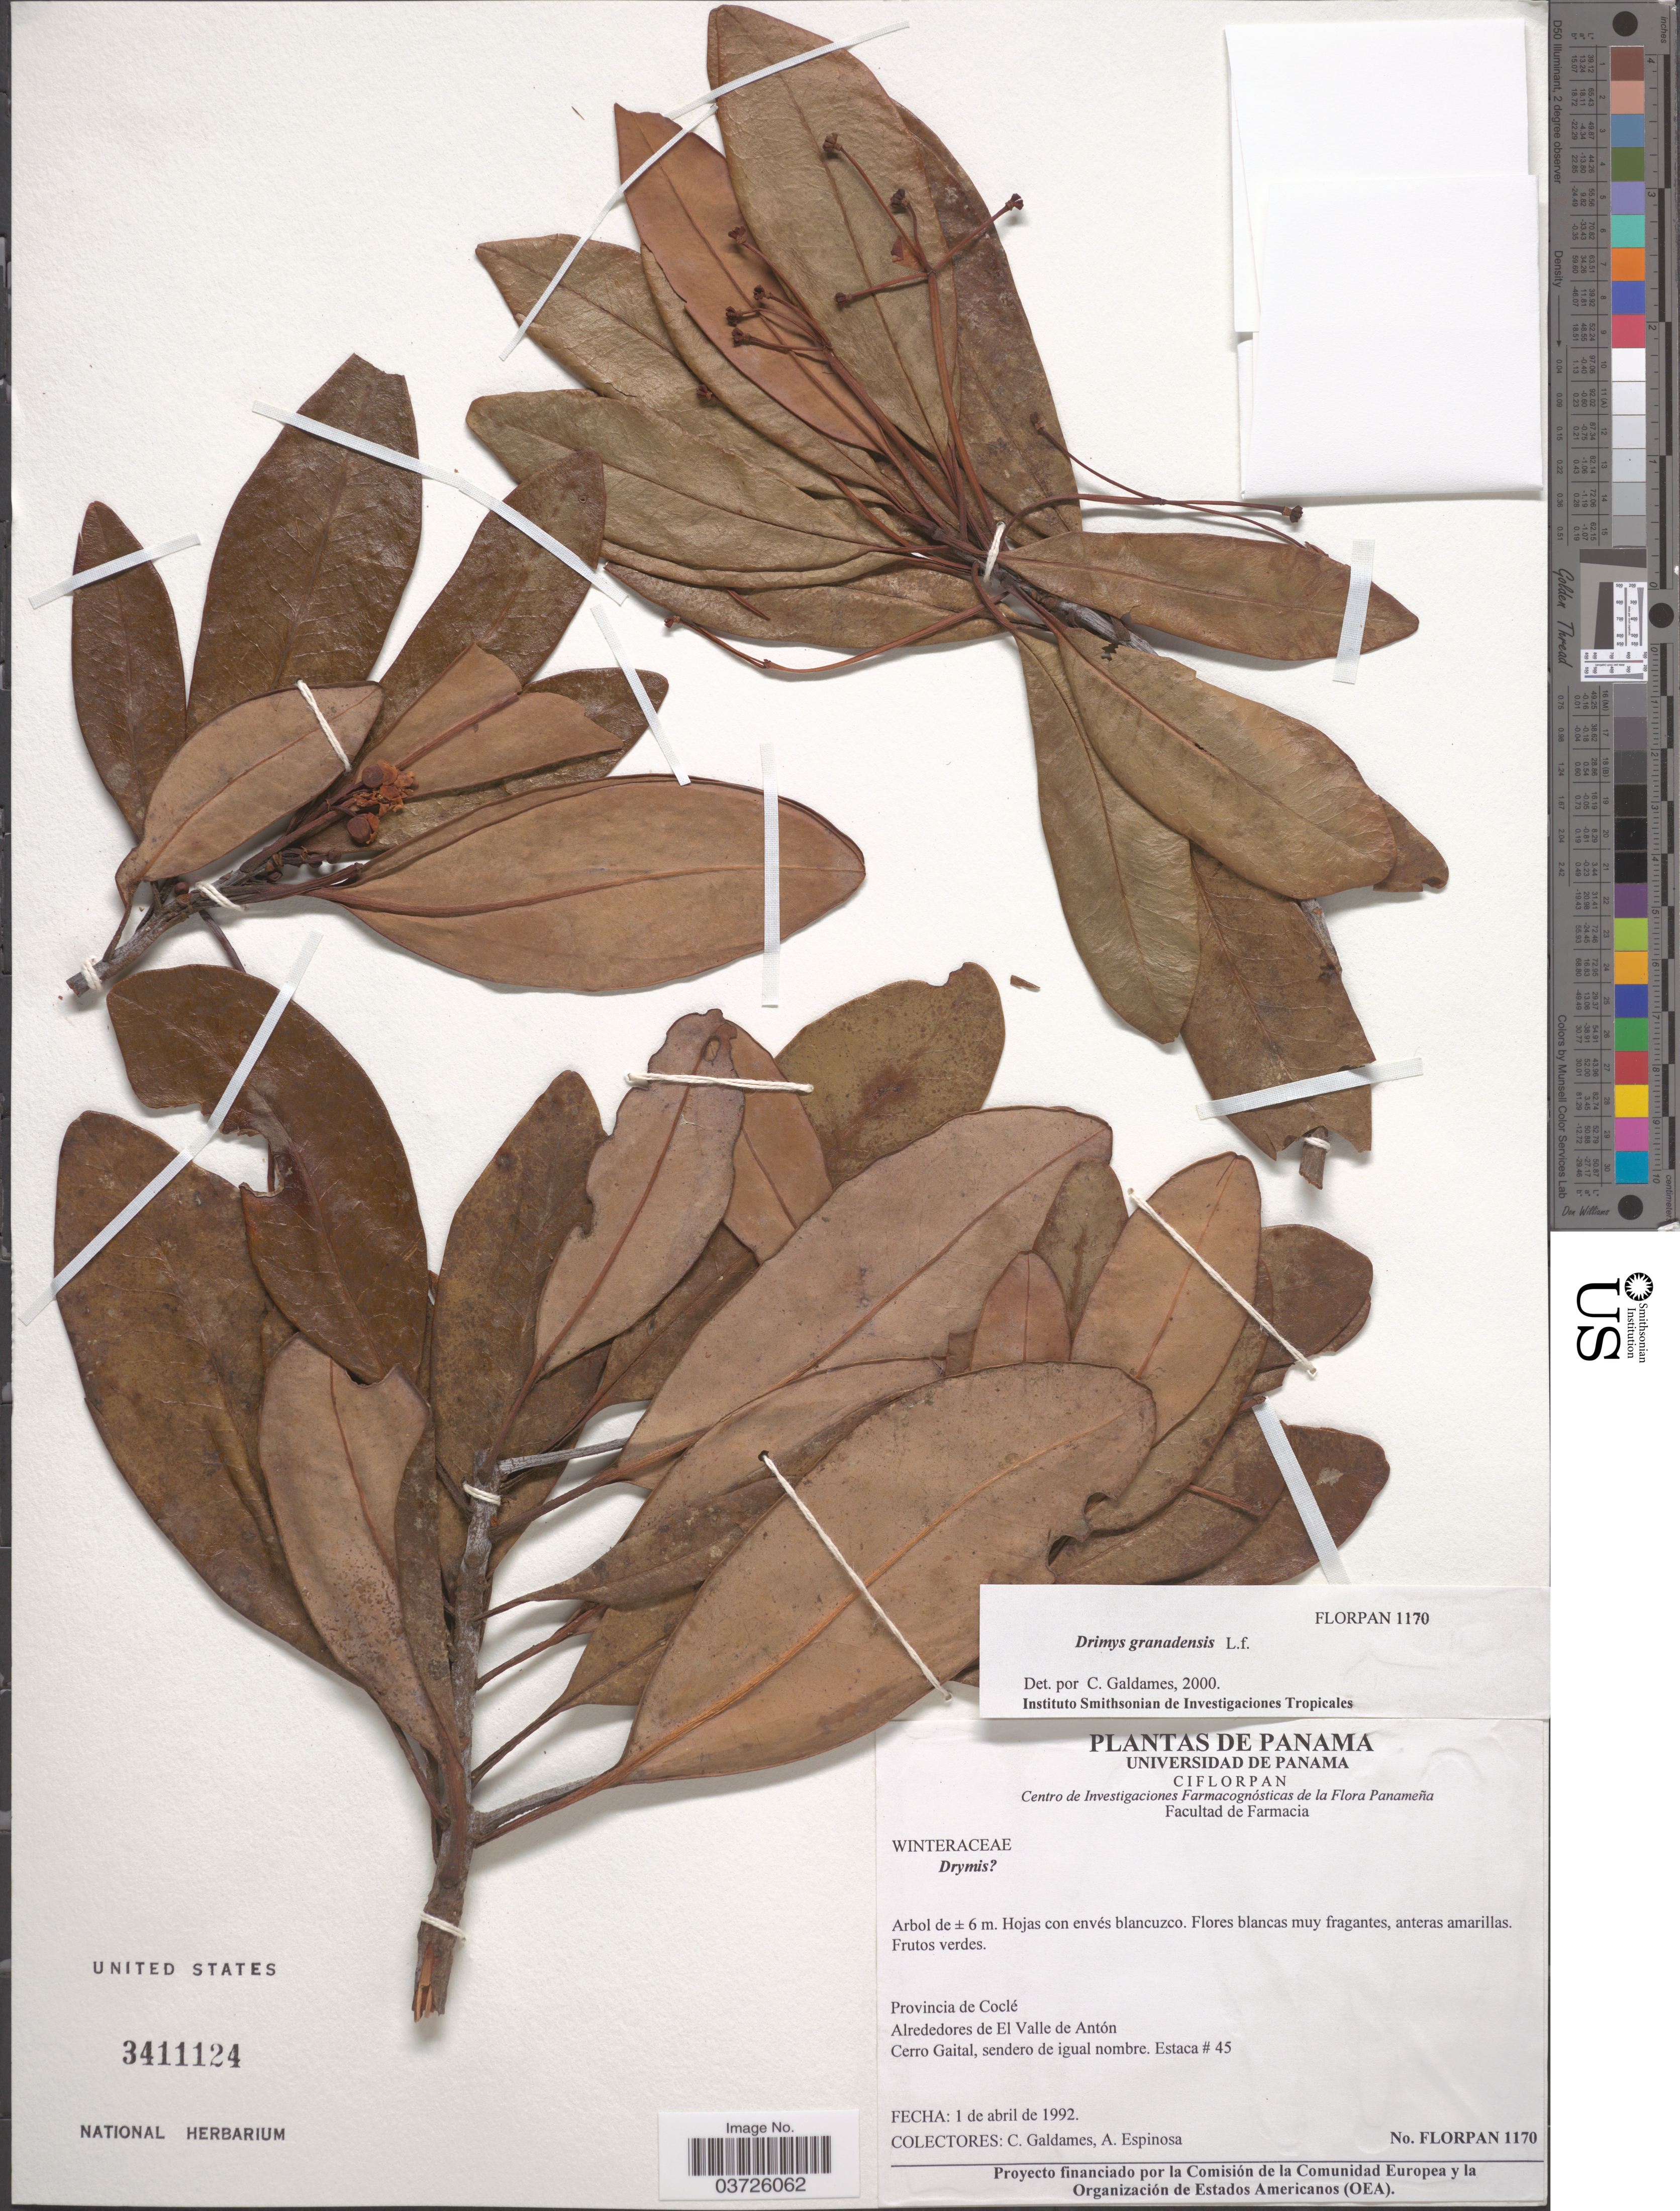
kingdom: Plantae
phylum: Tracheophyta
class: Magnoliopsida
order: Canellales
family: Winteraceae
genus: Drimys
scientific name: Drimys granadensis var. chiriquiensis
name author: A.C. Sm.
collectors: C. Galdames & A. Espinosa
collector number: FLORPAN 1170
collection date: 1992-04-01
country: Panama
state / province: Cocle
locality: Alrededores de El Valle de Antón. Cerro Gaital, sendero de igual nombre. Estaca # 45.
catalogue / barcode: US 3411124